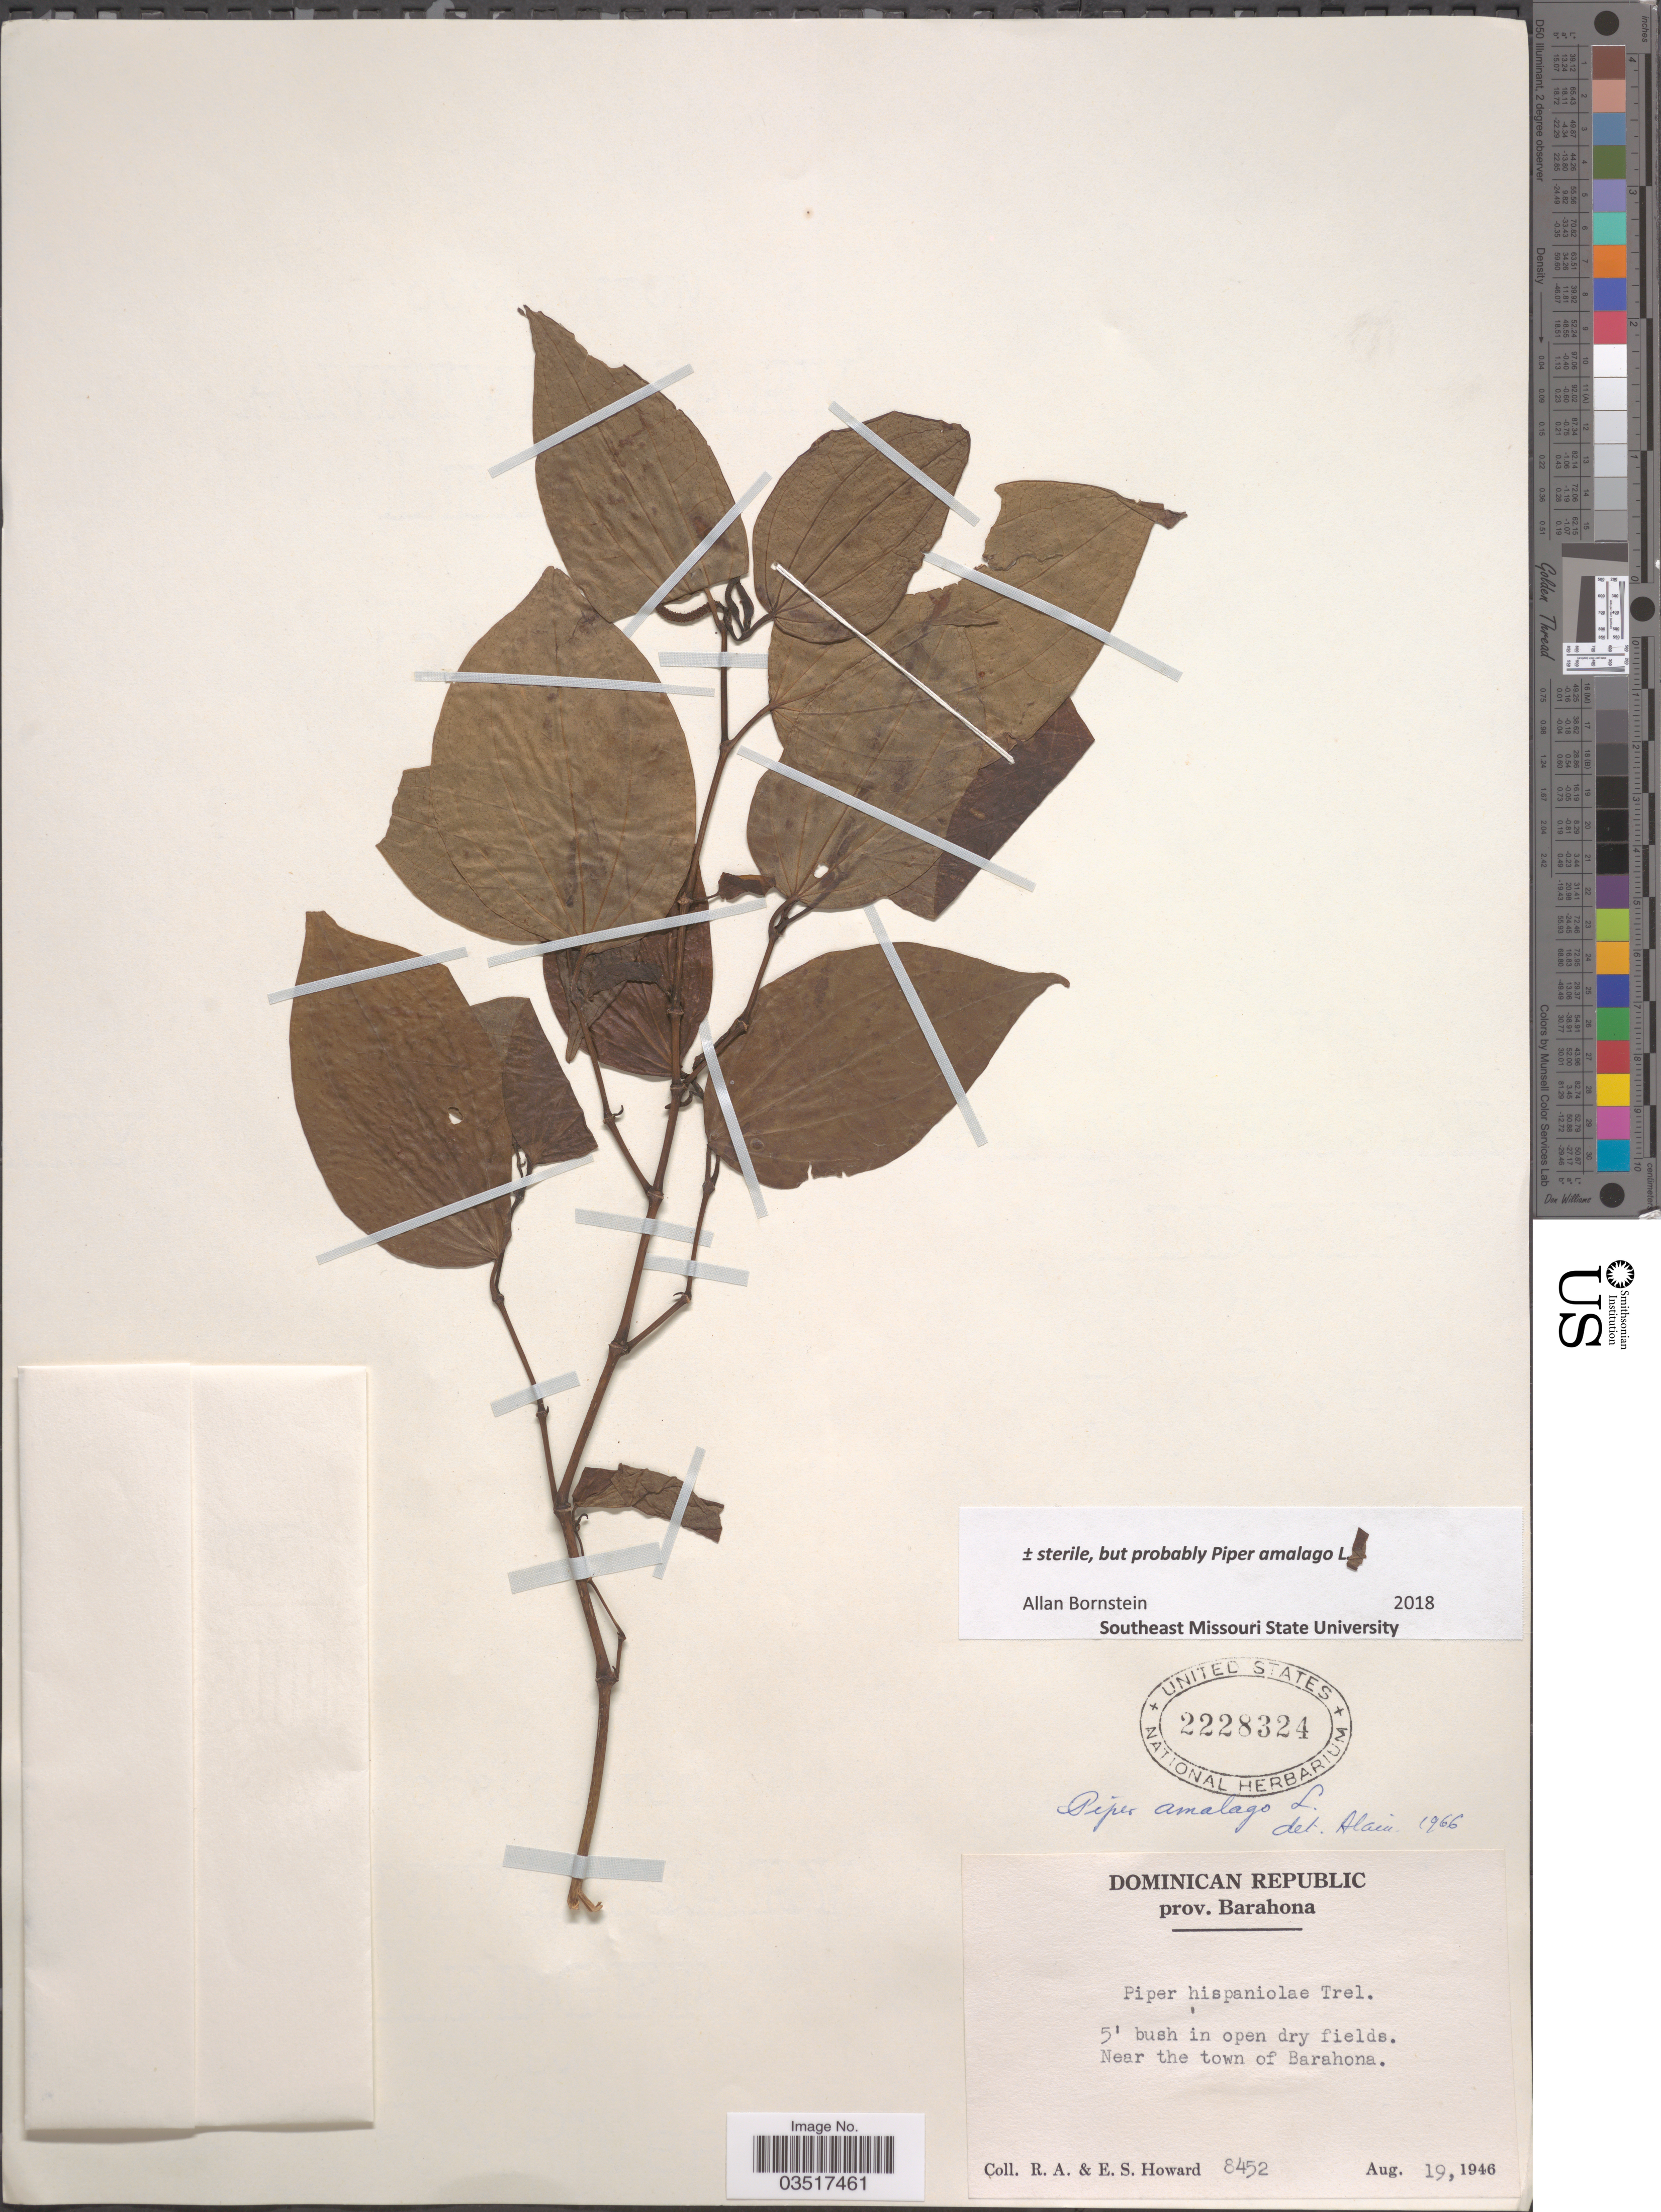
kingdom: Plantae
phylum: Tracheophyta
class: Magnoliopsida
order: Piperales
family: Piperaceae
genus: Piper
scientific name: Piper amalago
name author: L.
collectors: R. A. Howard & E. S. Howard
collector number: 8452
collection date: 1946-08-19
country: Dominican Republic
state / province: Barahona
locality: Near the town of Barahona.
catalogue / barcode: US 2228324